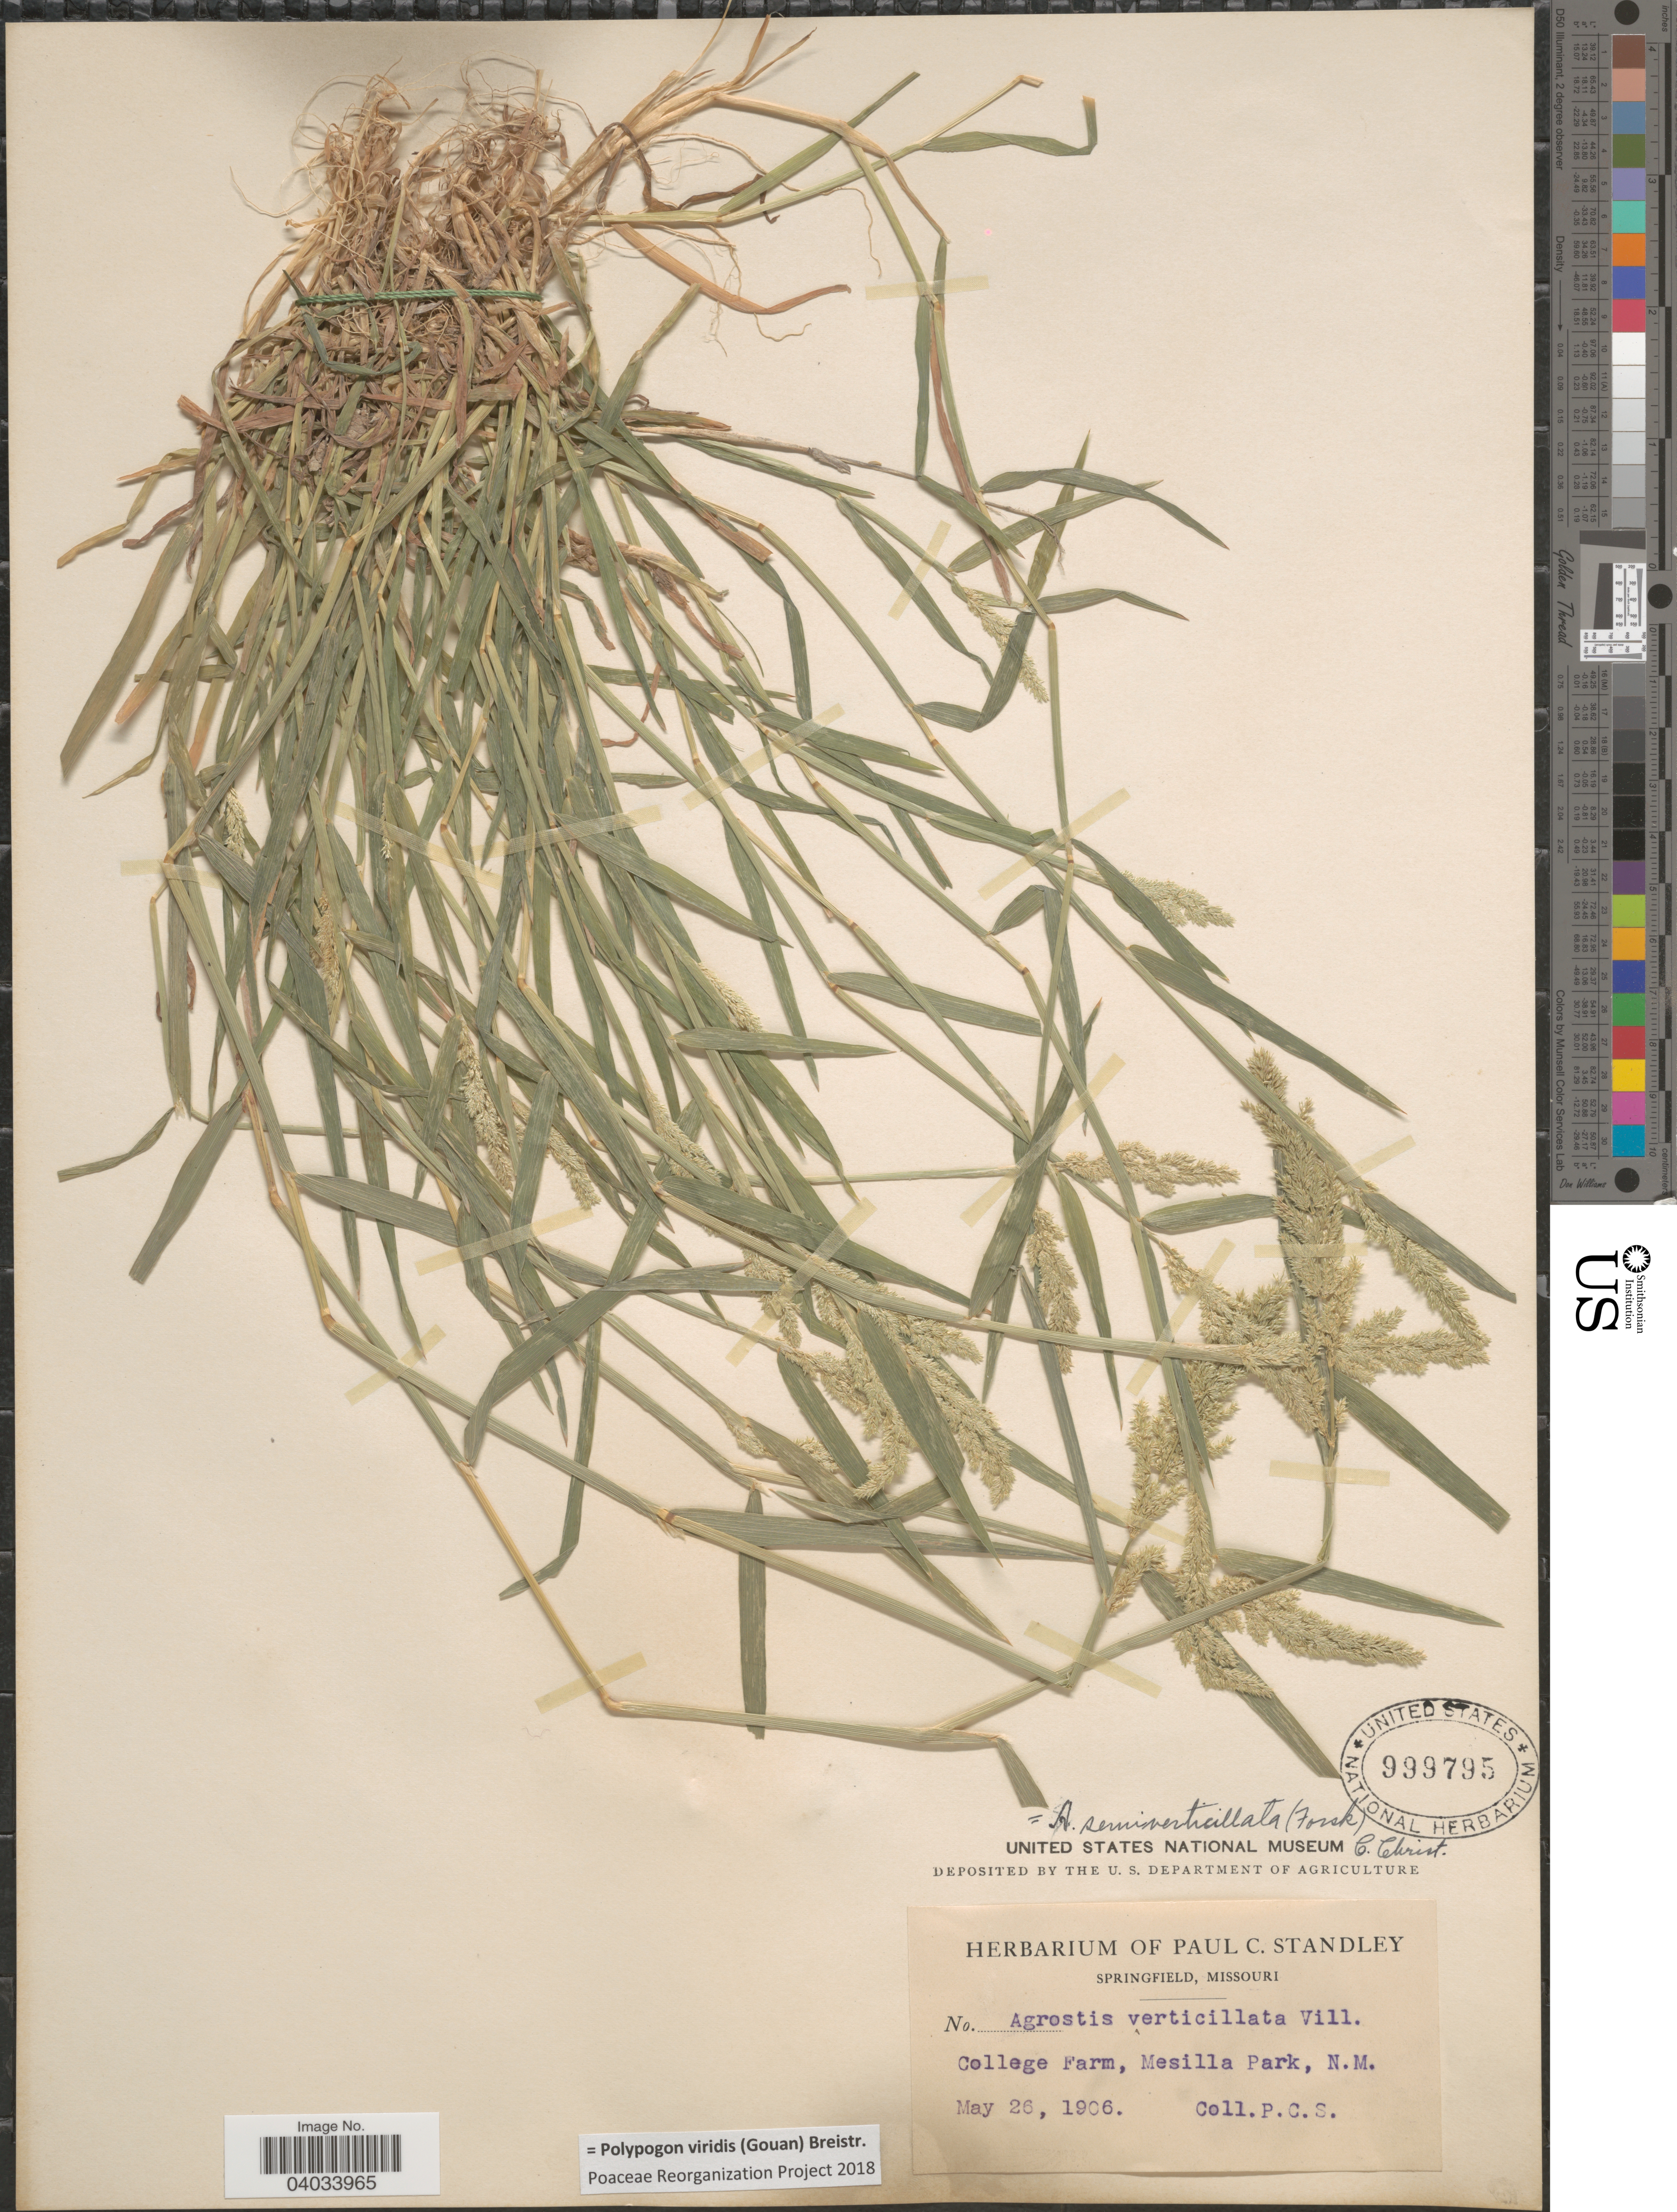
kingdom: Plantae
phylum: Tracheophyta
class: Liliopsida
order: Poales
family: Poaceae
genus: Polypogon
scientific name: Polypogon viridis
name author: (Gouan) Breistroffer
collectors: P. C. Standley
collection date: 1906-05-26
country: United States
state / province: New Mexico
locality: College Farm, Mesilla Park.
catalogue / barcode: US 999795